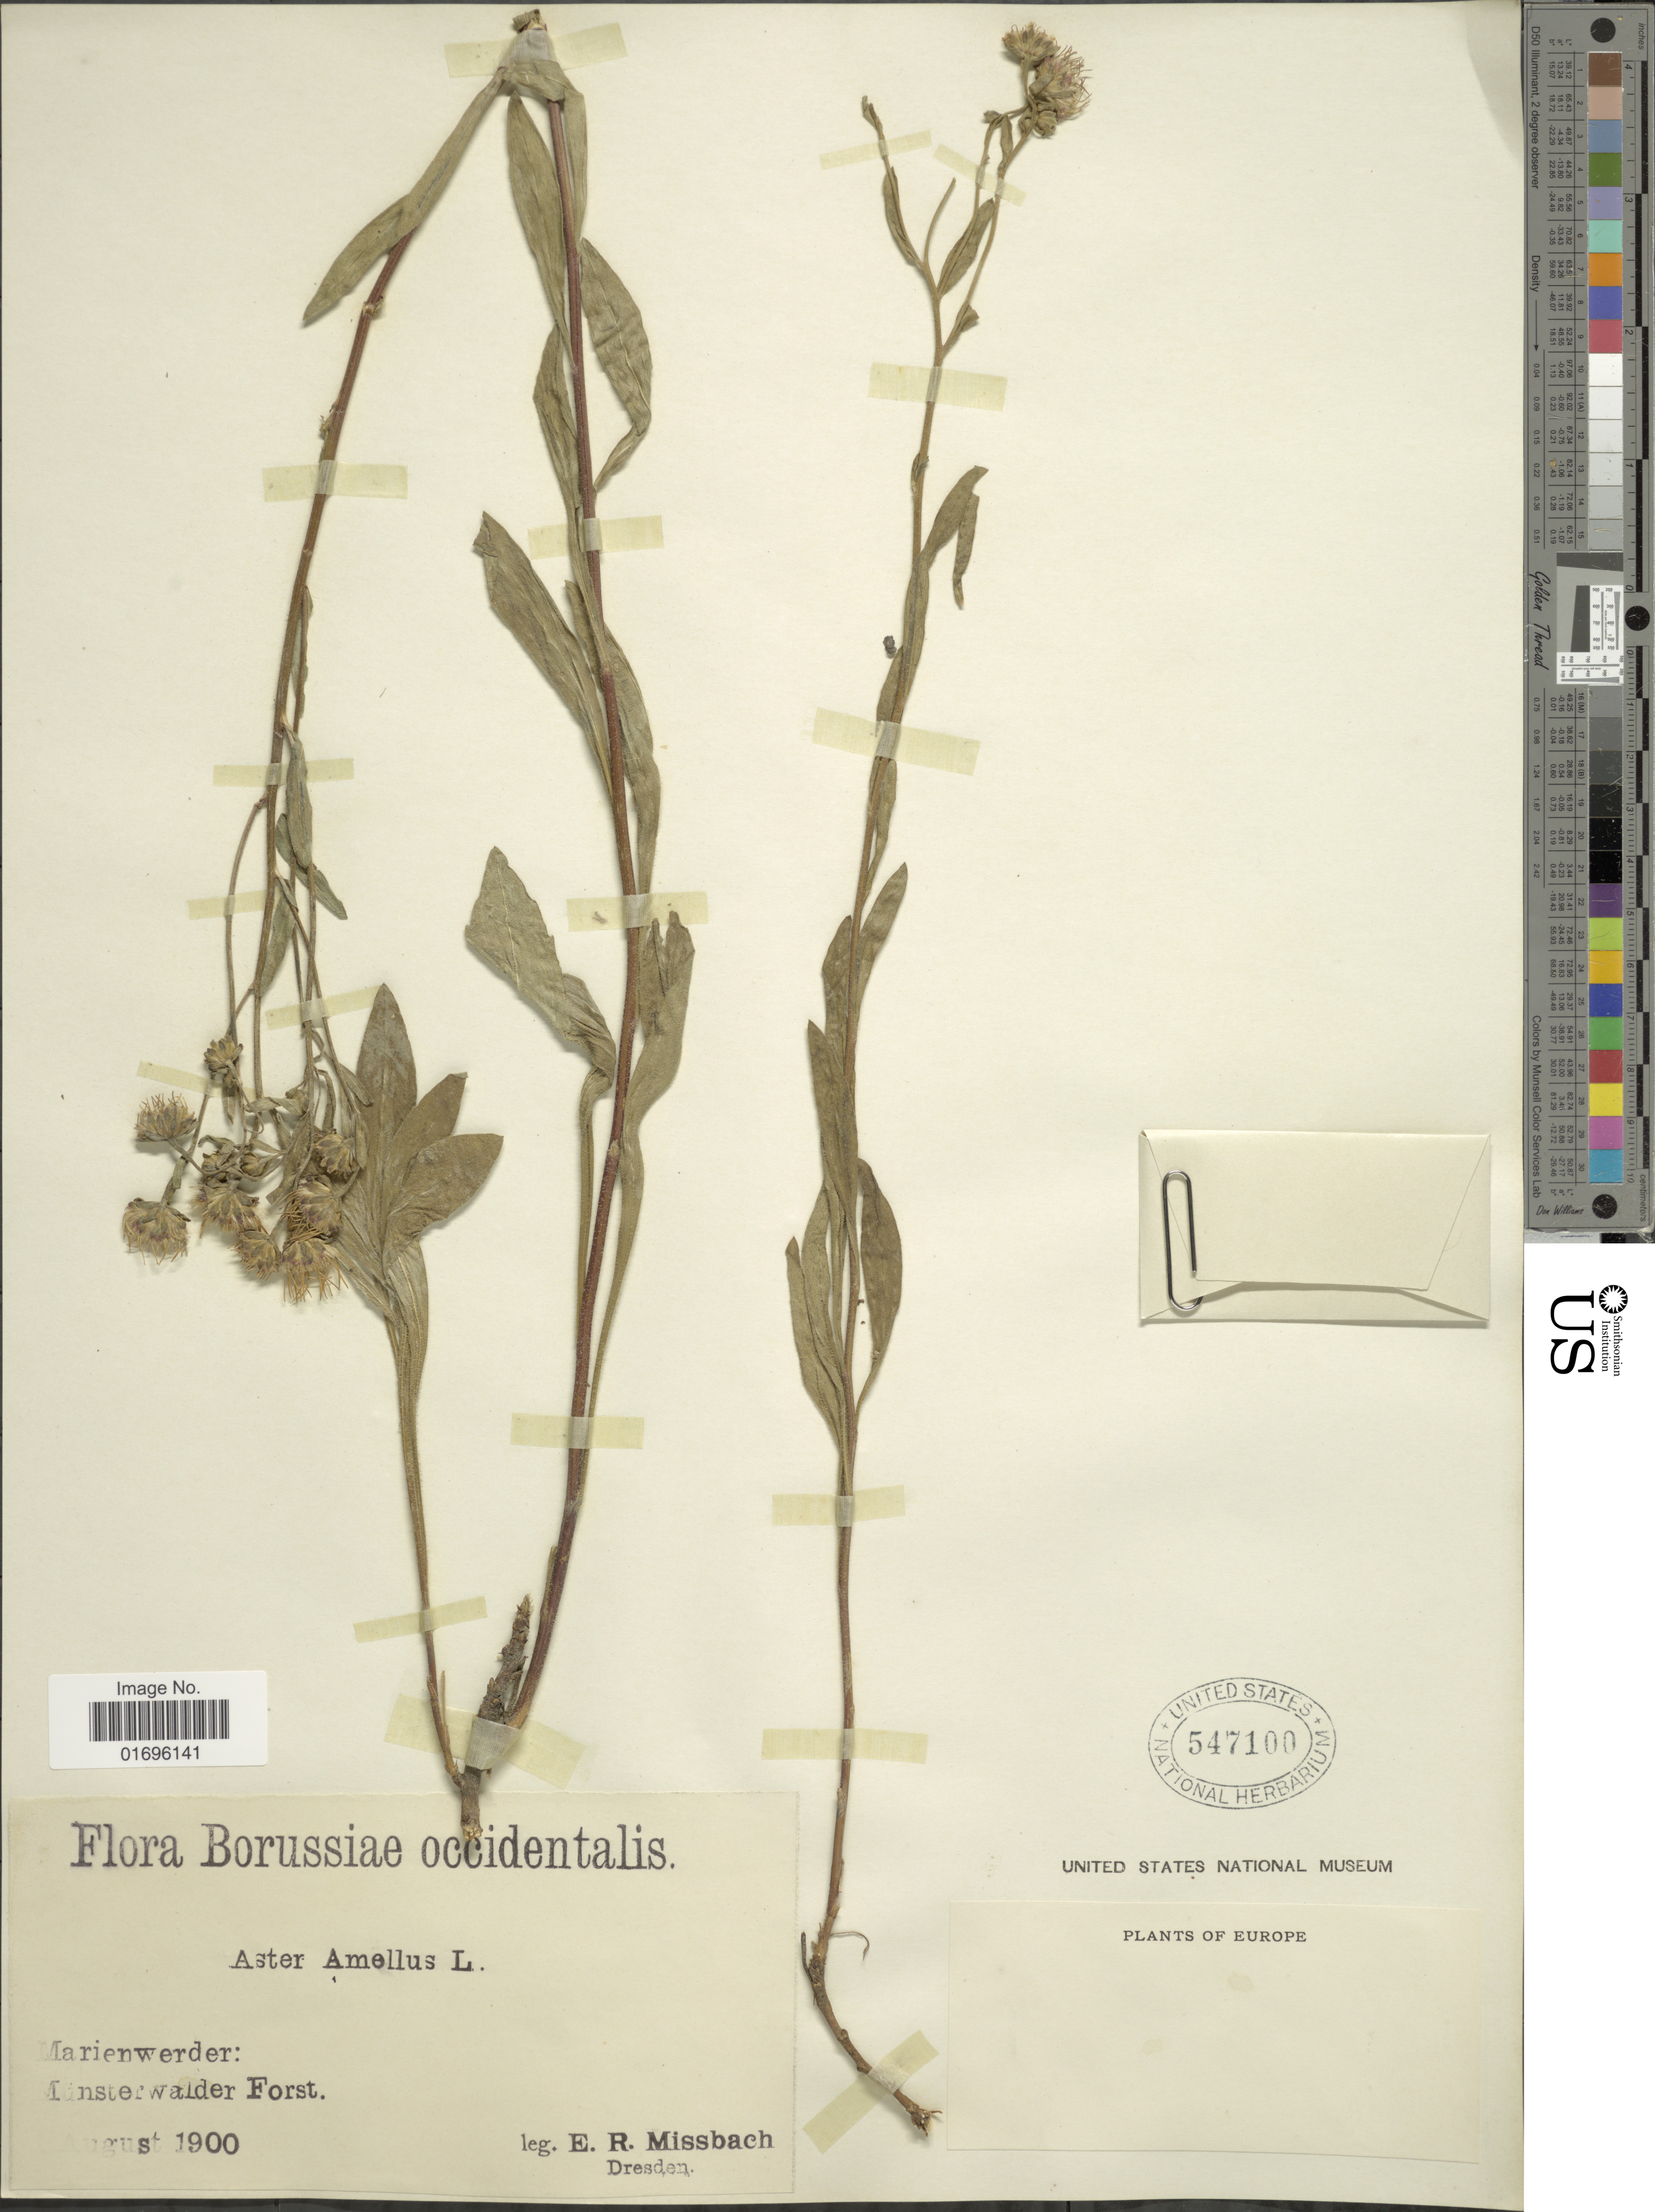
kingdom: Plantae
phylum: Tracheophyta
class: Magnoliopsida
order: Asterales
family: Asteraceae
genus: Aster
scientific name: Aster amellus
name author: L.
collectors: E. Missbach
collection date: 1900-08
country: Germany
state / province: Brandenburg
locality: Borussiae occidentalis. Marienwerder: Munsterwalder Forst.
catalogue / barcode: US 547100